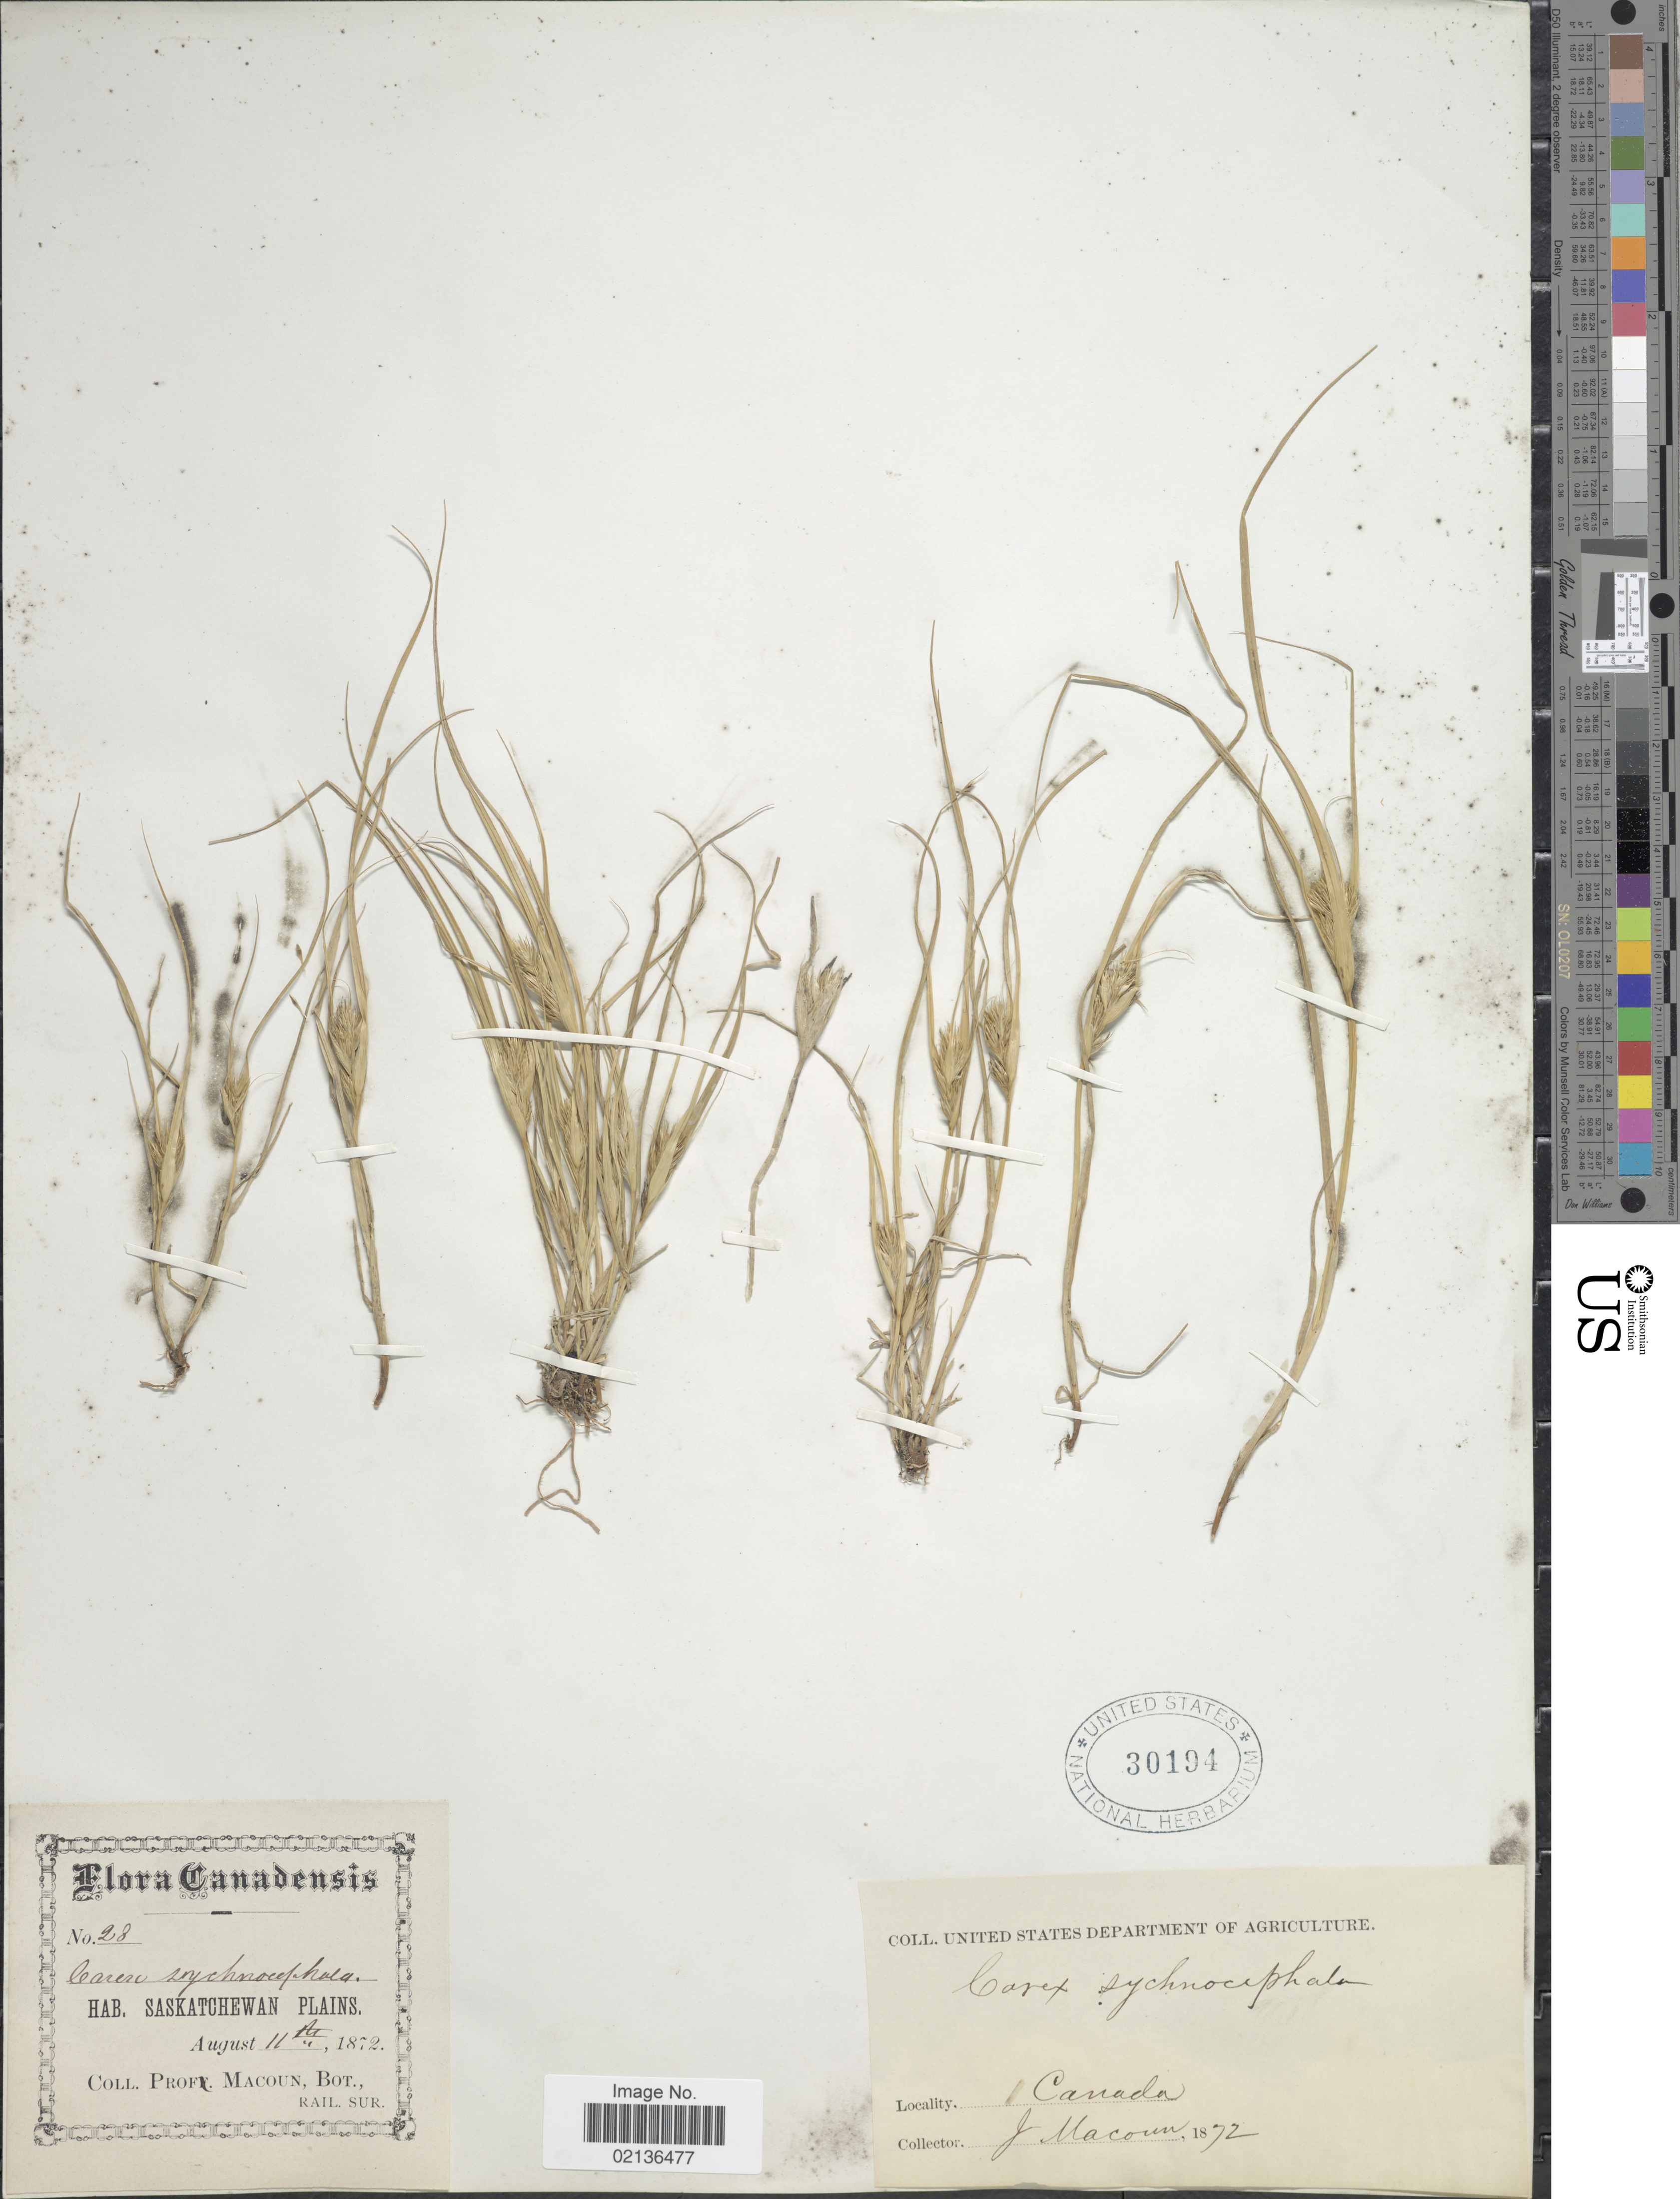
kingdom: Plantae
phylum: Tracheophyta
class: Liliopsida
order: Poales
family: Cyperaceae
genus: Carex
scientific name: Carex sychnocephala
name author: J. Carey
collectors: J. Macoun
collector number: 28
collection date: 1872-08-11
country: Canada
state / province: Saskatchewan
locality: Saskatchewan Plains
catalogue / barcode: US 30194